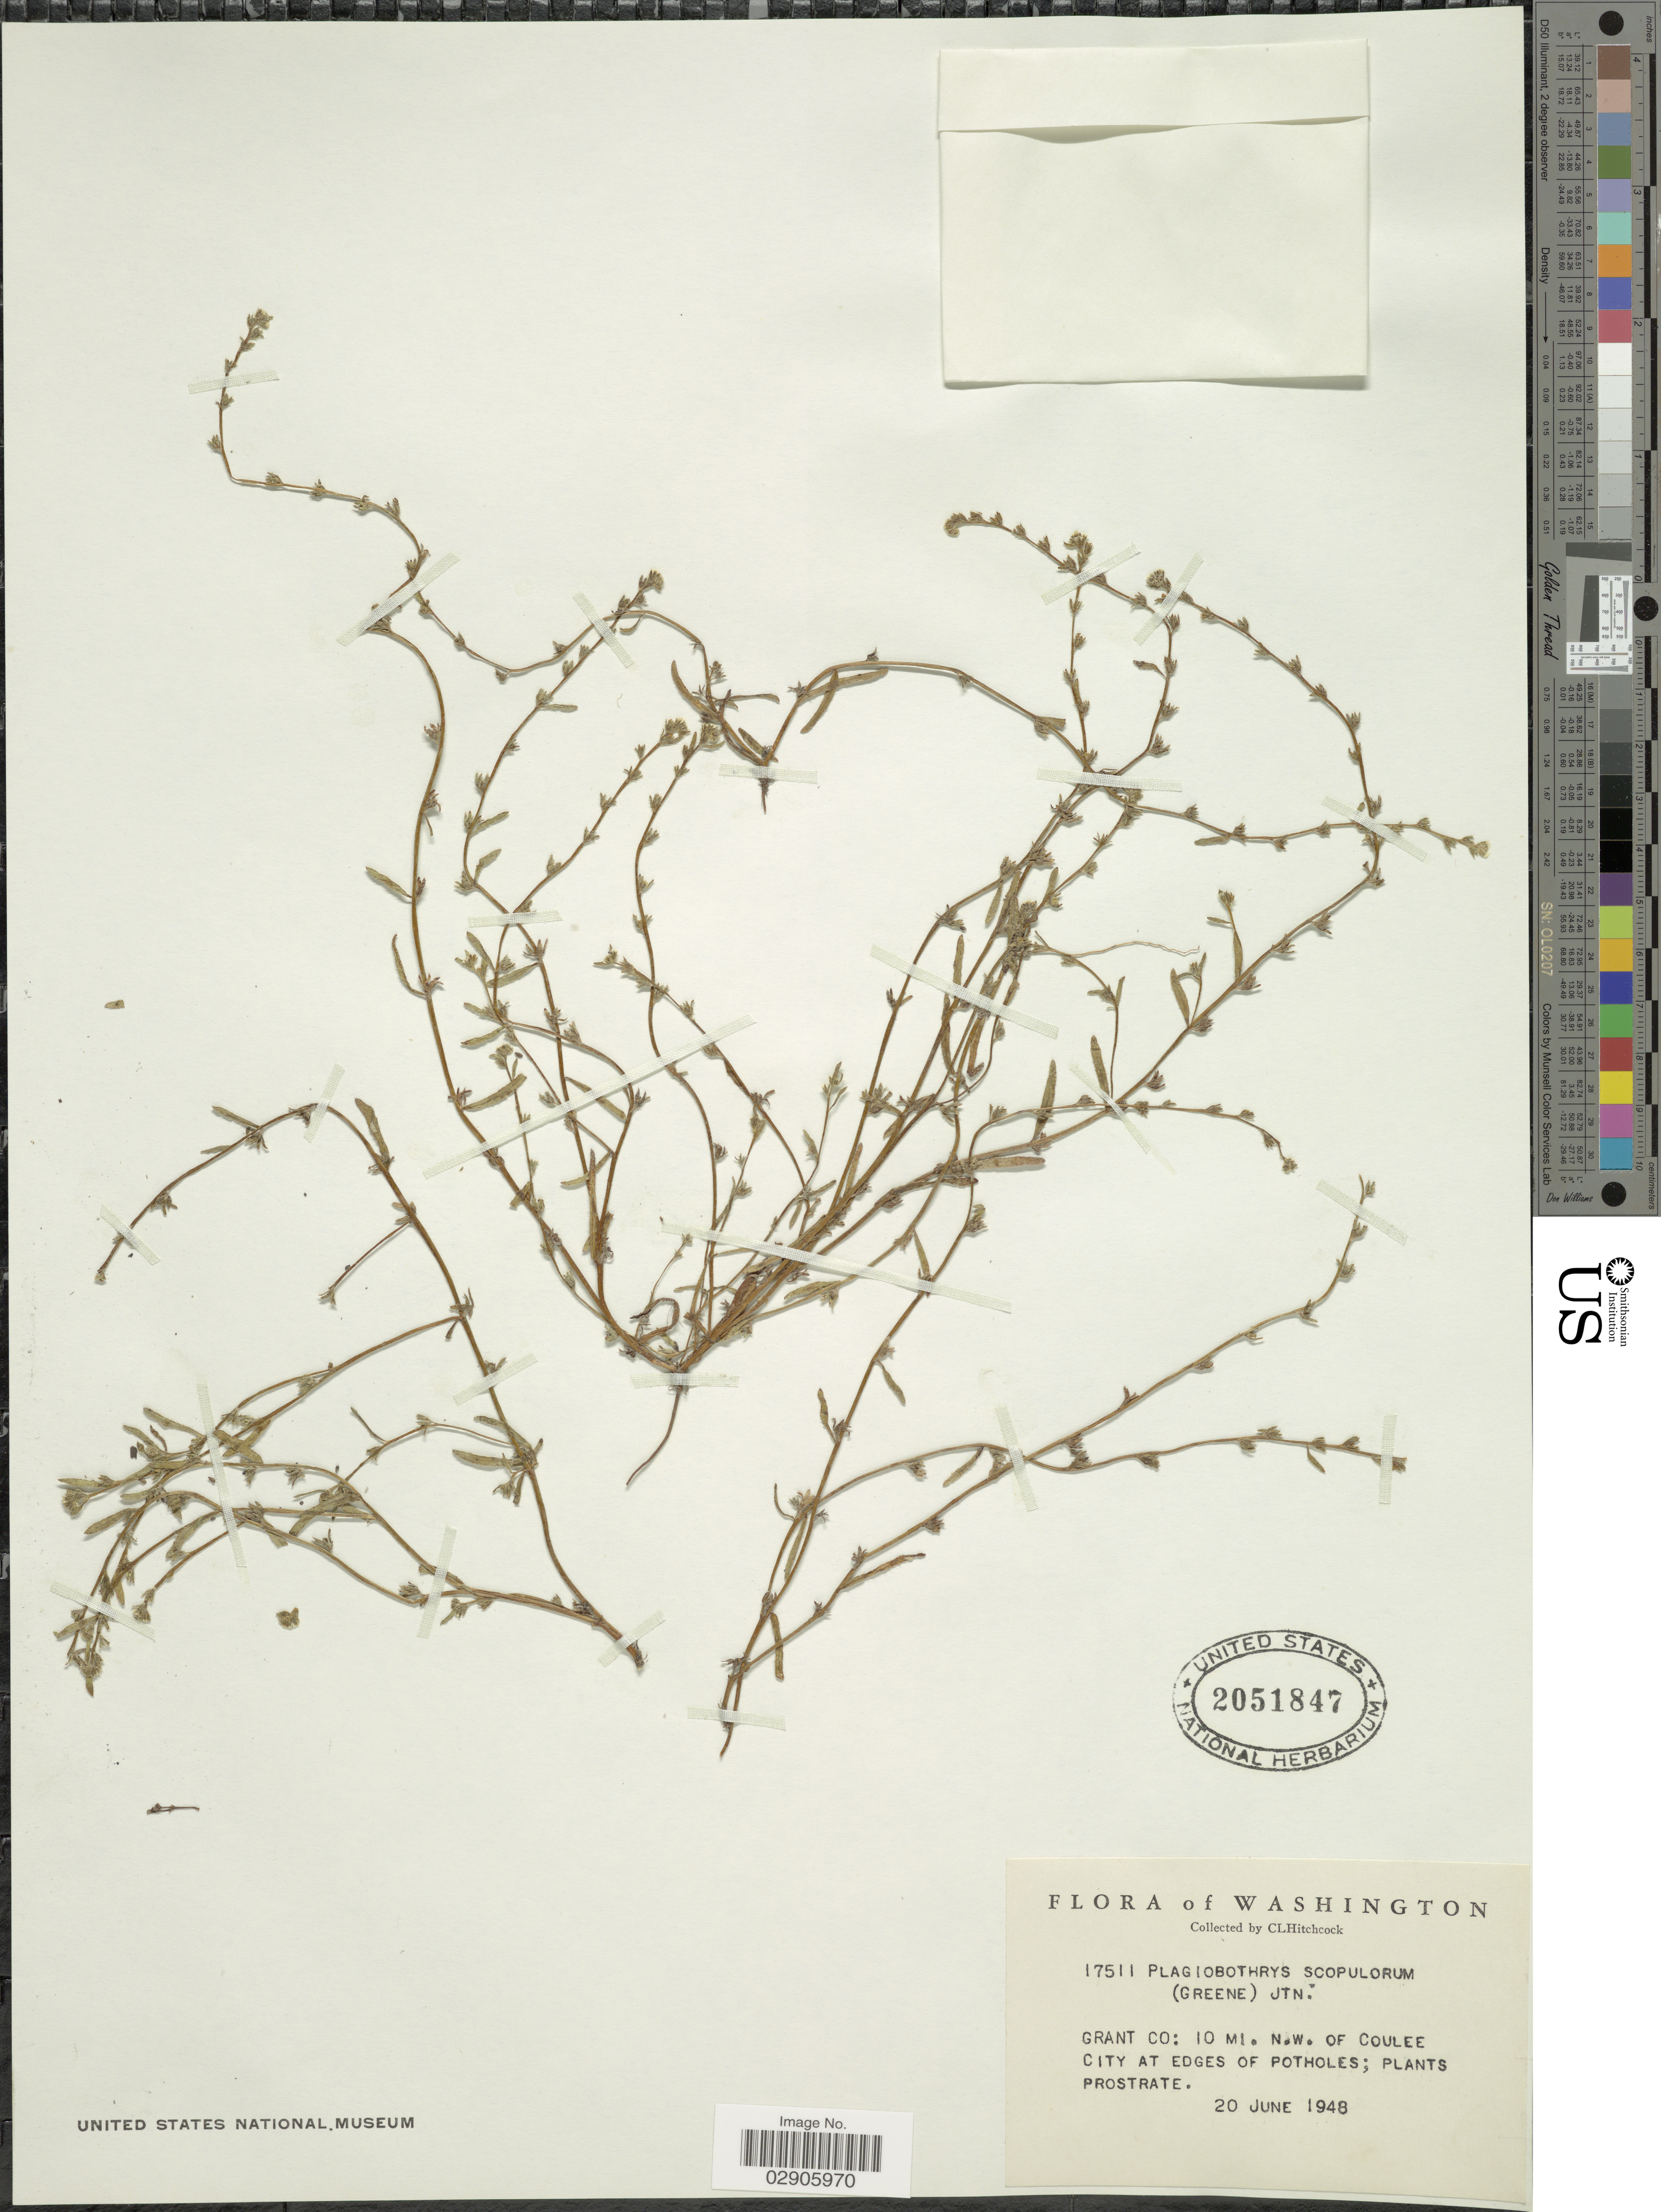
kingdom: Plantae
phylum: Tracheophyta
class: Magnoliopsida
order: Boraginales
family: Boraginaceae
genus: Plagiobothrys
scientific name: Plagiobothrys scopulorum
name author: (Greene) I.M. Johnst.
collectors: C. L. Hitchcock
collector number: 17511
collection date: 1948-06-20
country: United States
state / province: Washington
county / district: Grant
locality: Grant Co.: 10 mi. N.W. of Coulee City at edges of Potholes.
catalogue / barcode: US 2051847